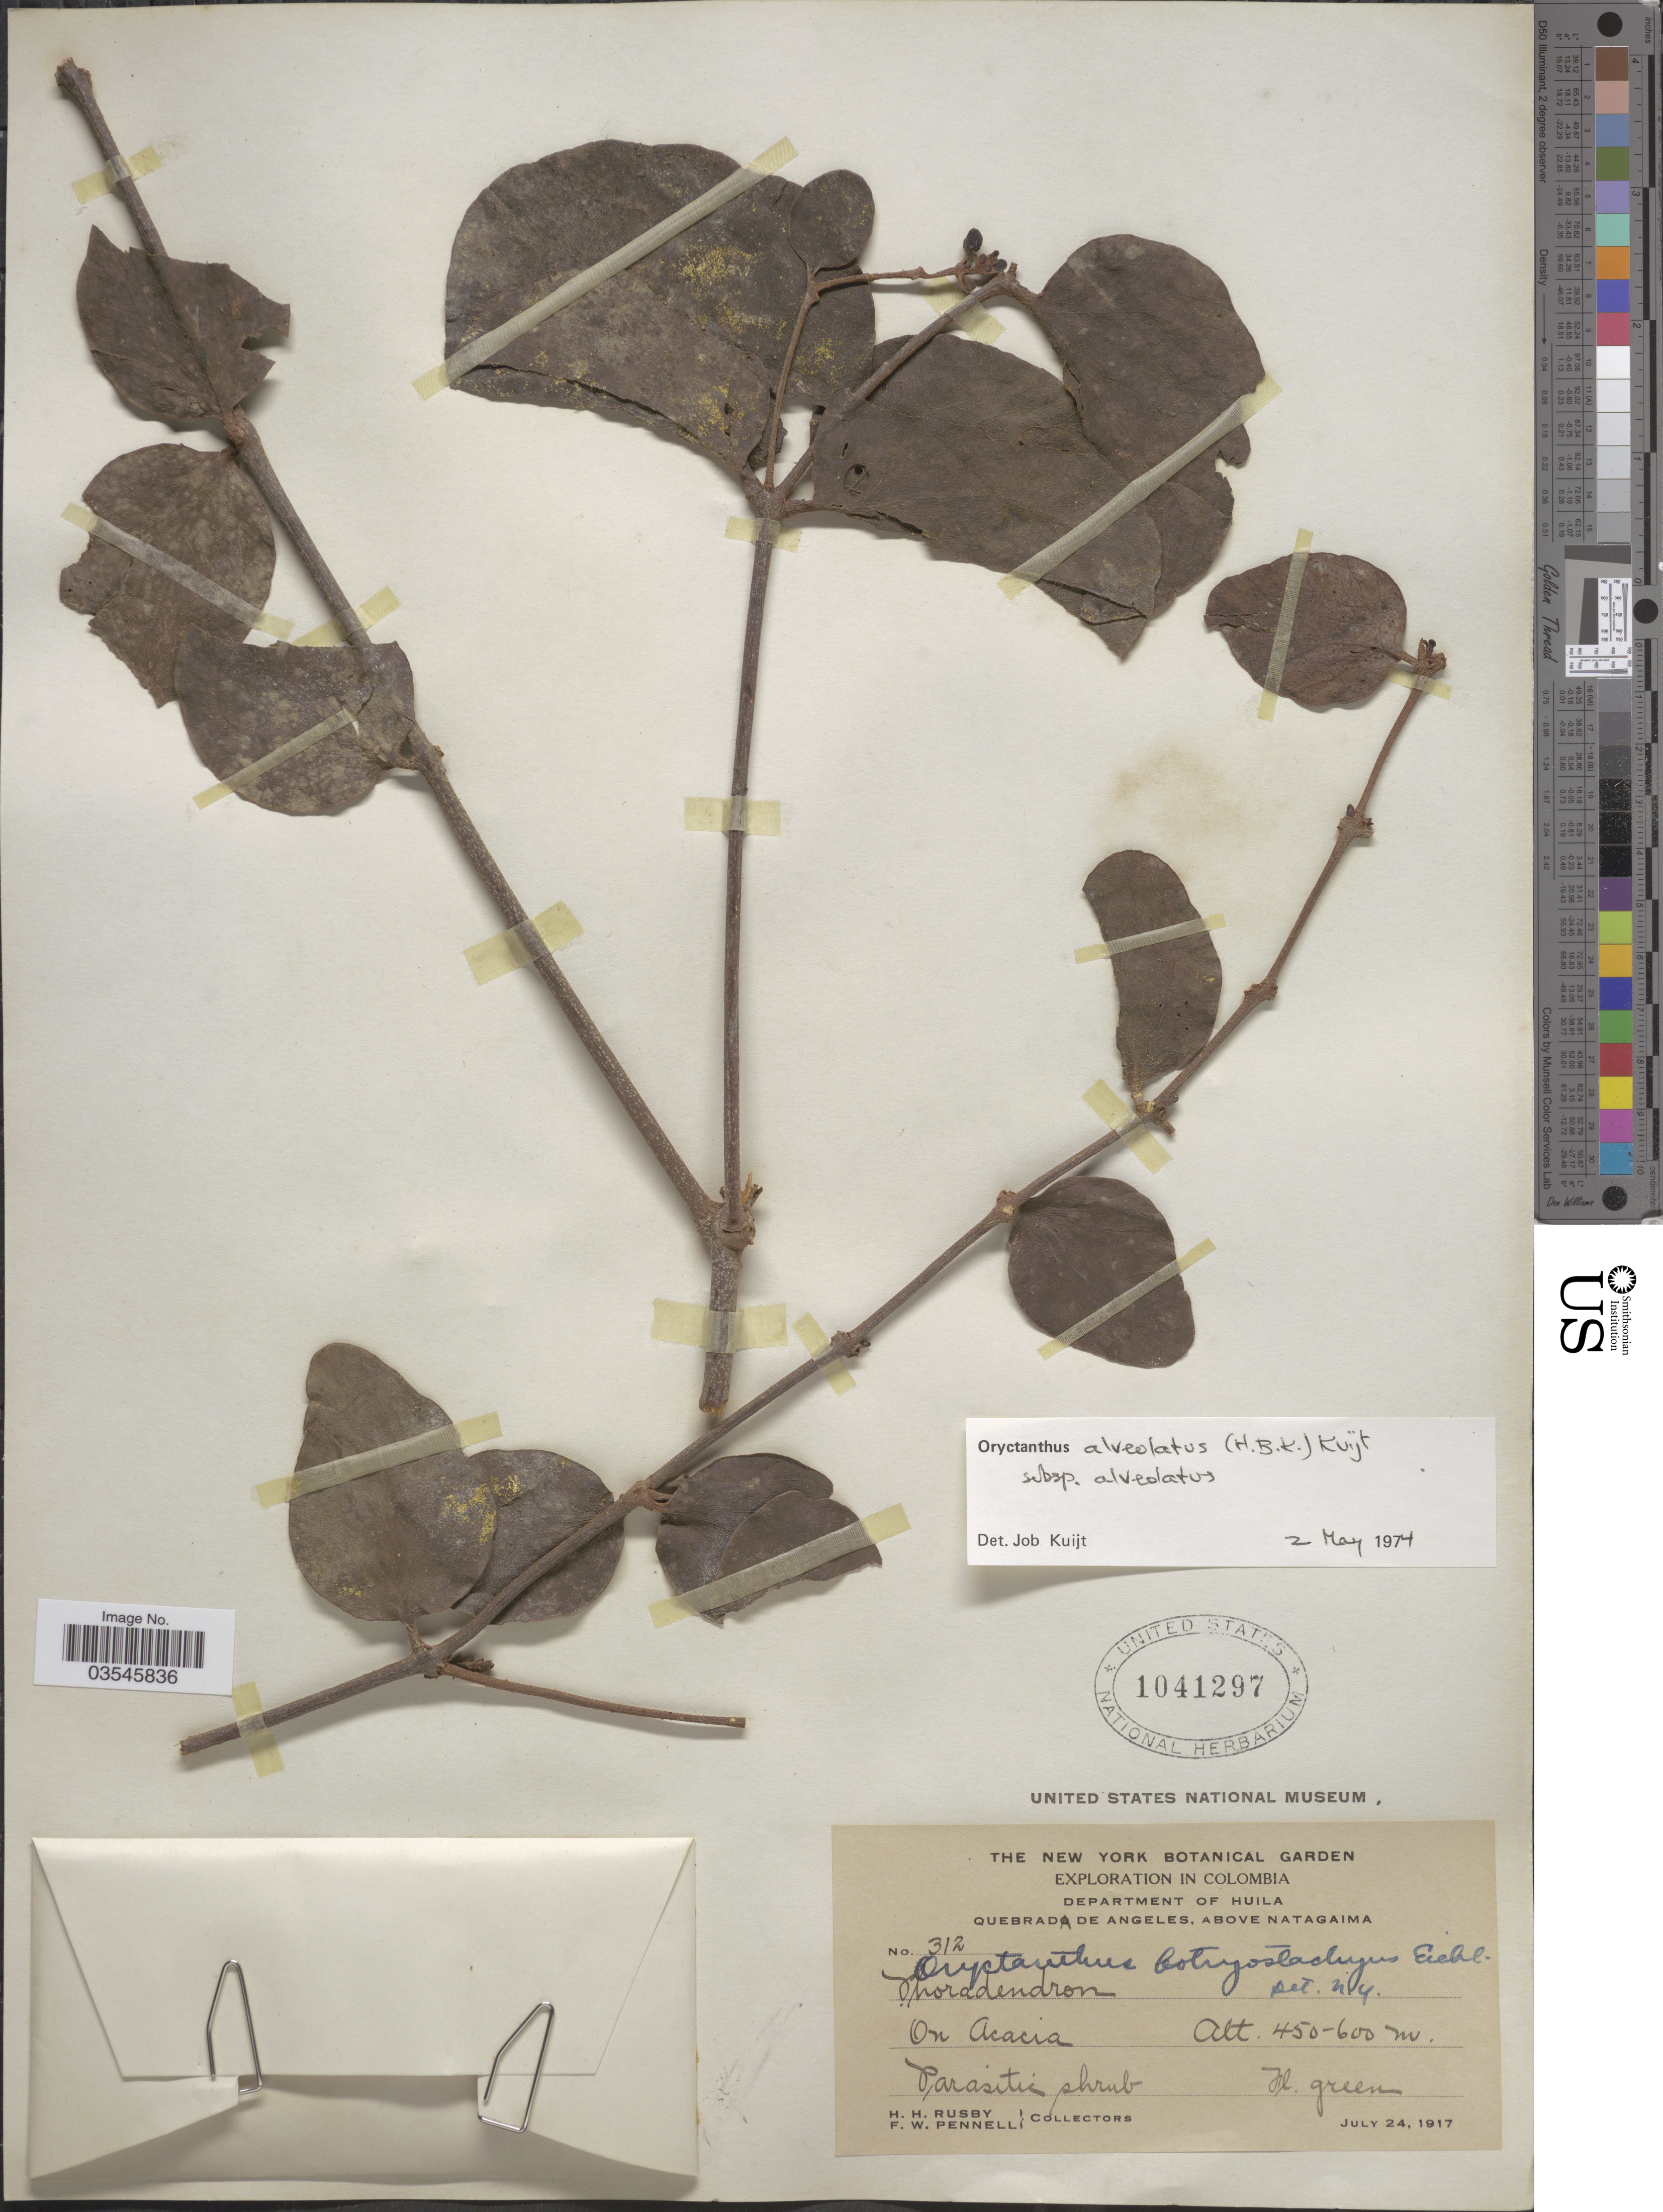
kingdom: Plantae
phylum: Tracheophyta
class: Magnoliopsida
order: Santalales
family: Loranthaceae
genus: Oryctanthus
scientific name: Oryctanthus alveolatus subsp. alveolatus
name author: (Kunth) Kuijt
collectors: H. H. Rusby & F. W. Pennell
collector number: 312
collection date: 1917-07-24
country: Colombia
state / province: Huila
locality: Department of Huila. Quebrada de Angeles, Above Natagaima. On Acacia.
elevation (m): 450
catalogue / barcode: US 1041297